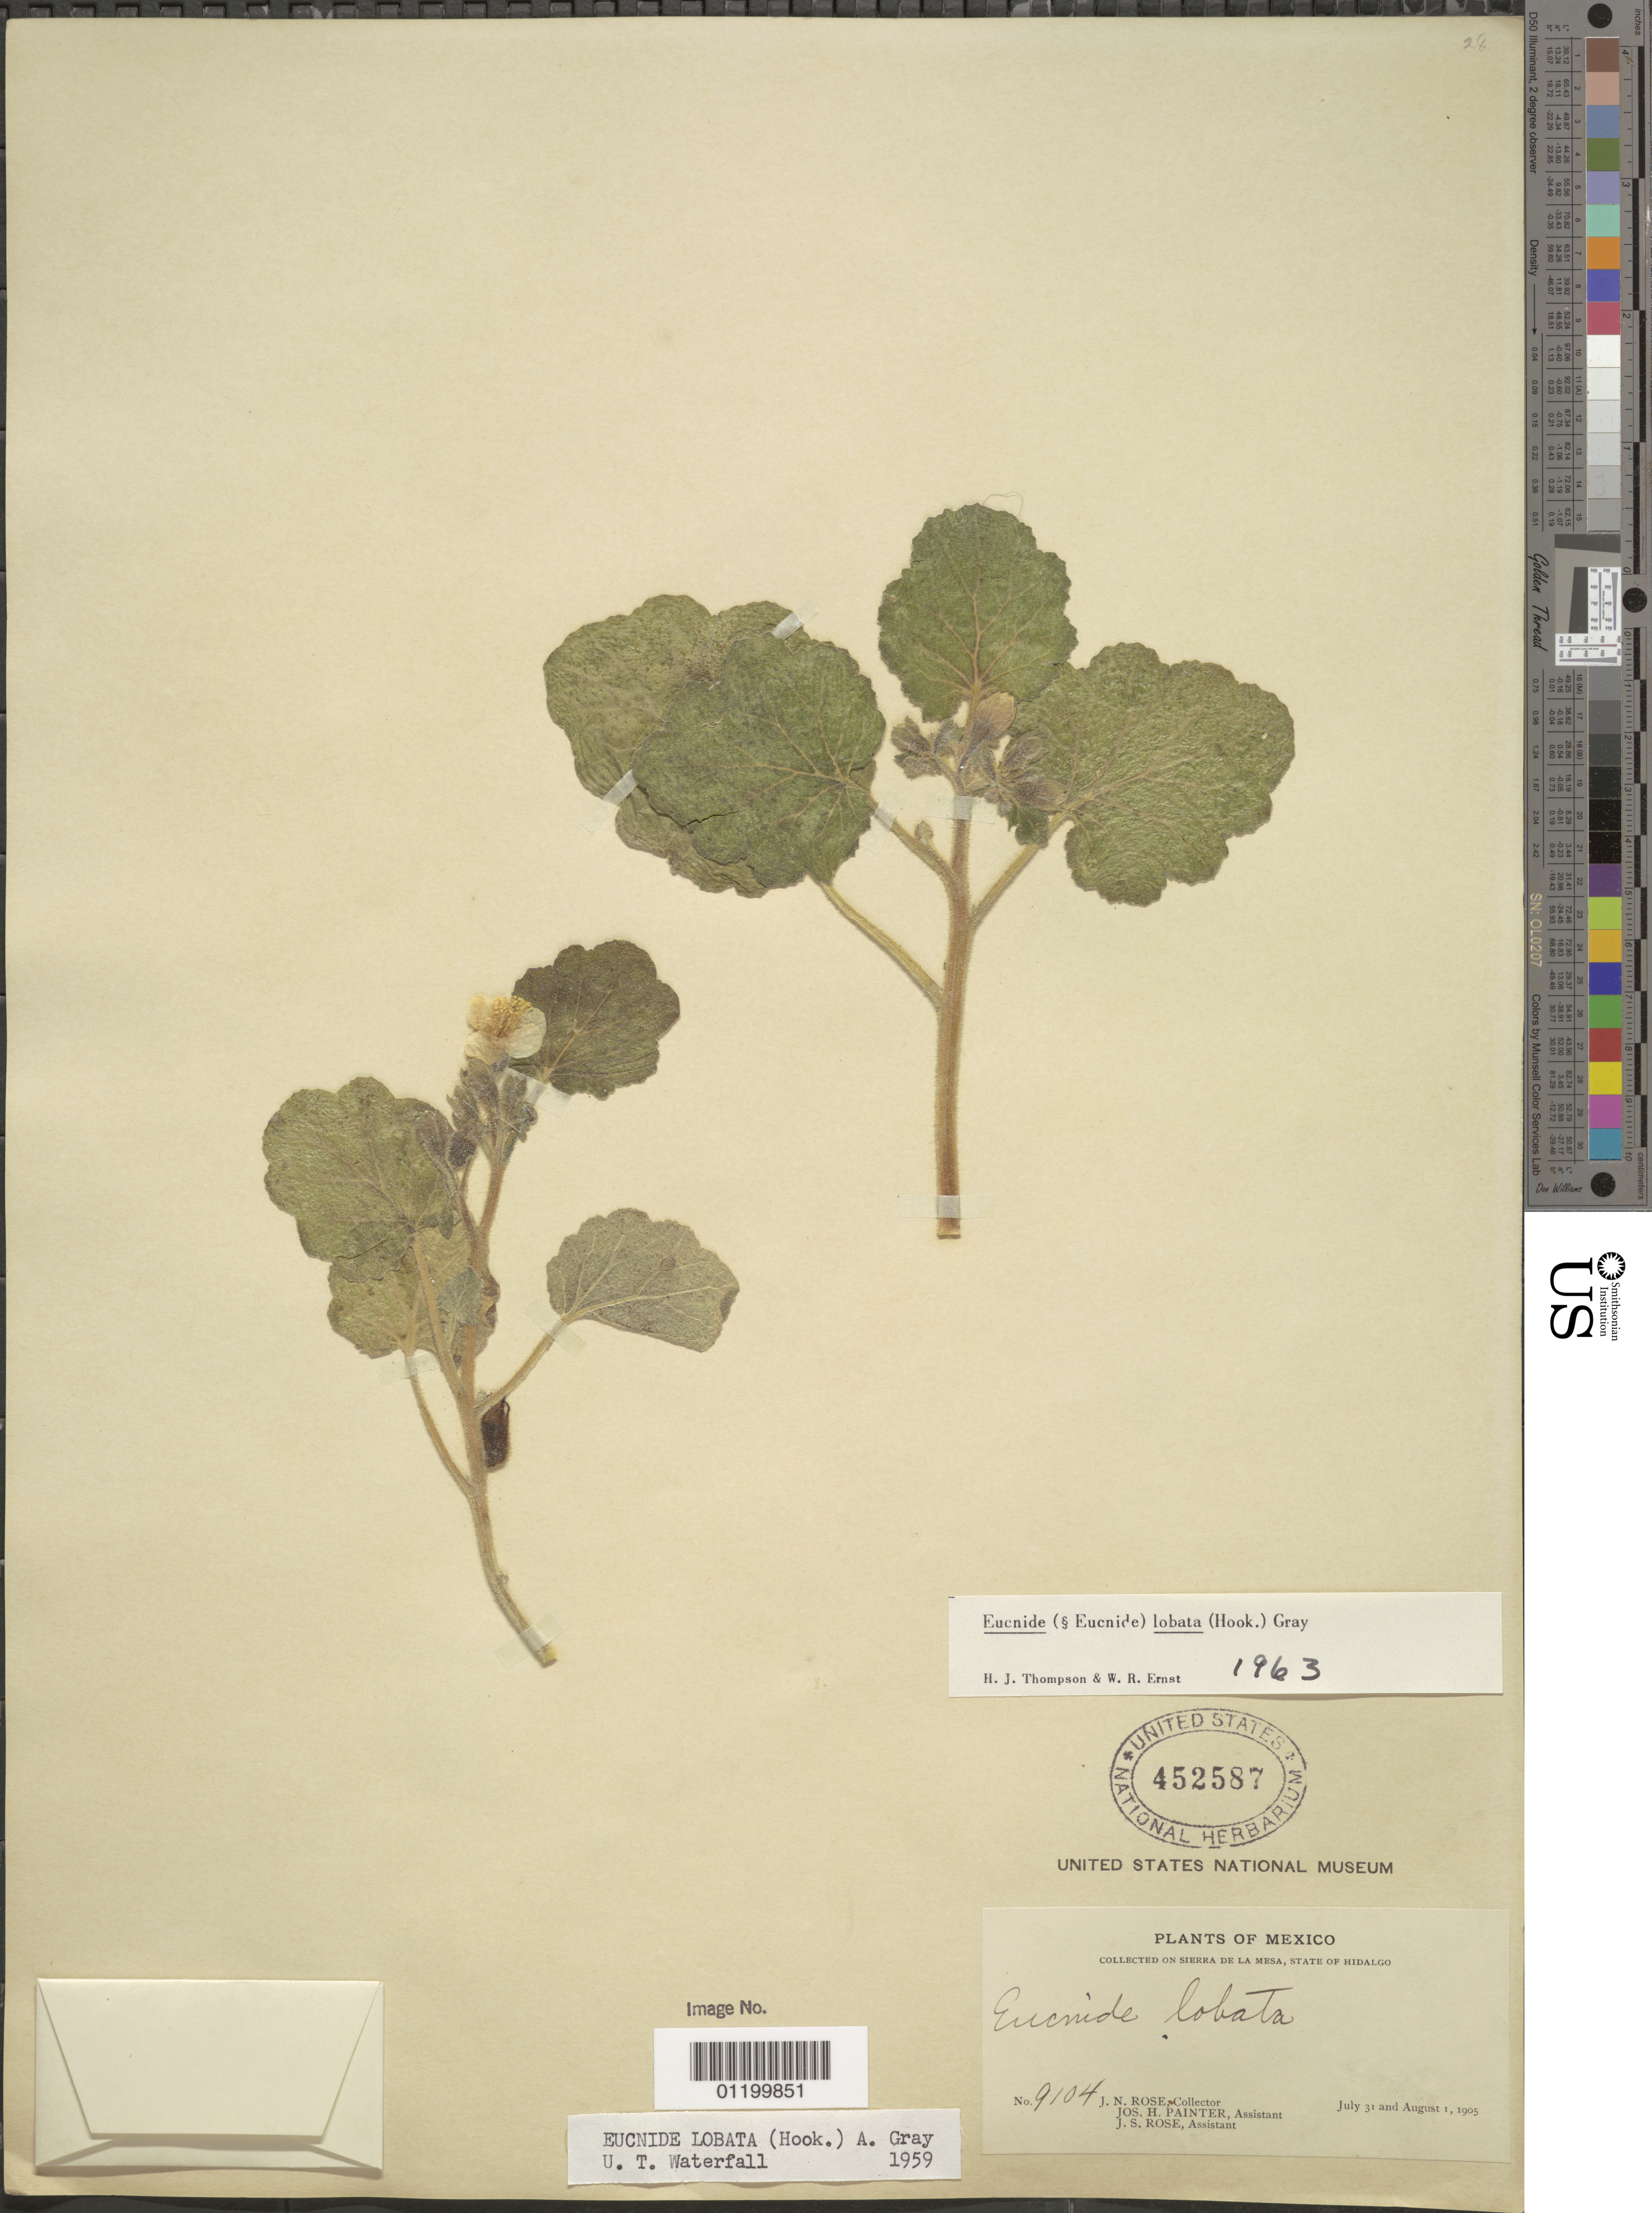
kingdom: Plantae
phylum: Tracheophyta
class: Magnoliopsida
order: Cornales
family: Loasaceae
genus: Eucnide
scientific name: Eucnide lobata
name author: (Hook.) A. Gray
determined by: Thompson, H. J.; Ernst, W. R.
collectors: J. N. Rose, J. H. Painter & J. S. Rose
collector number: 9104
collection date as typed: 31 Jul 1905 to 01 Aug 1905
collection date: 1905-07-31/1905-08-01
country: Mexico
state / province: Hidalgo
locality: Sierra de la Mesa, State of Hidalgo.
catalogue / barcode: US 452587